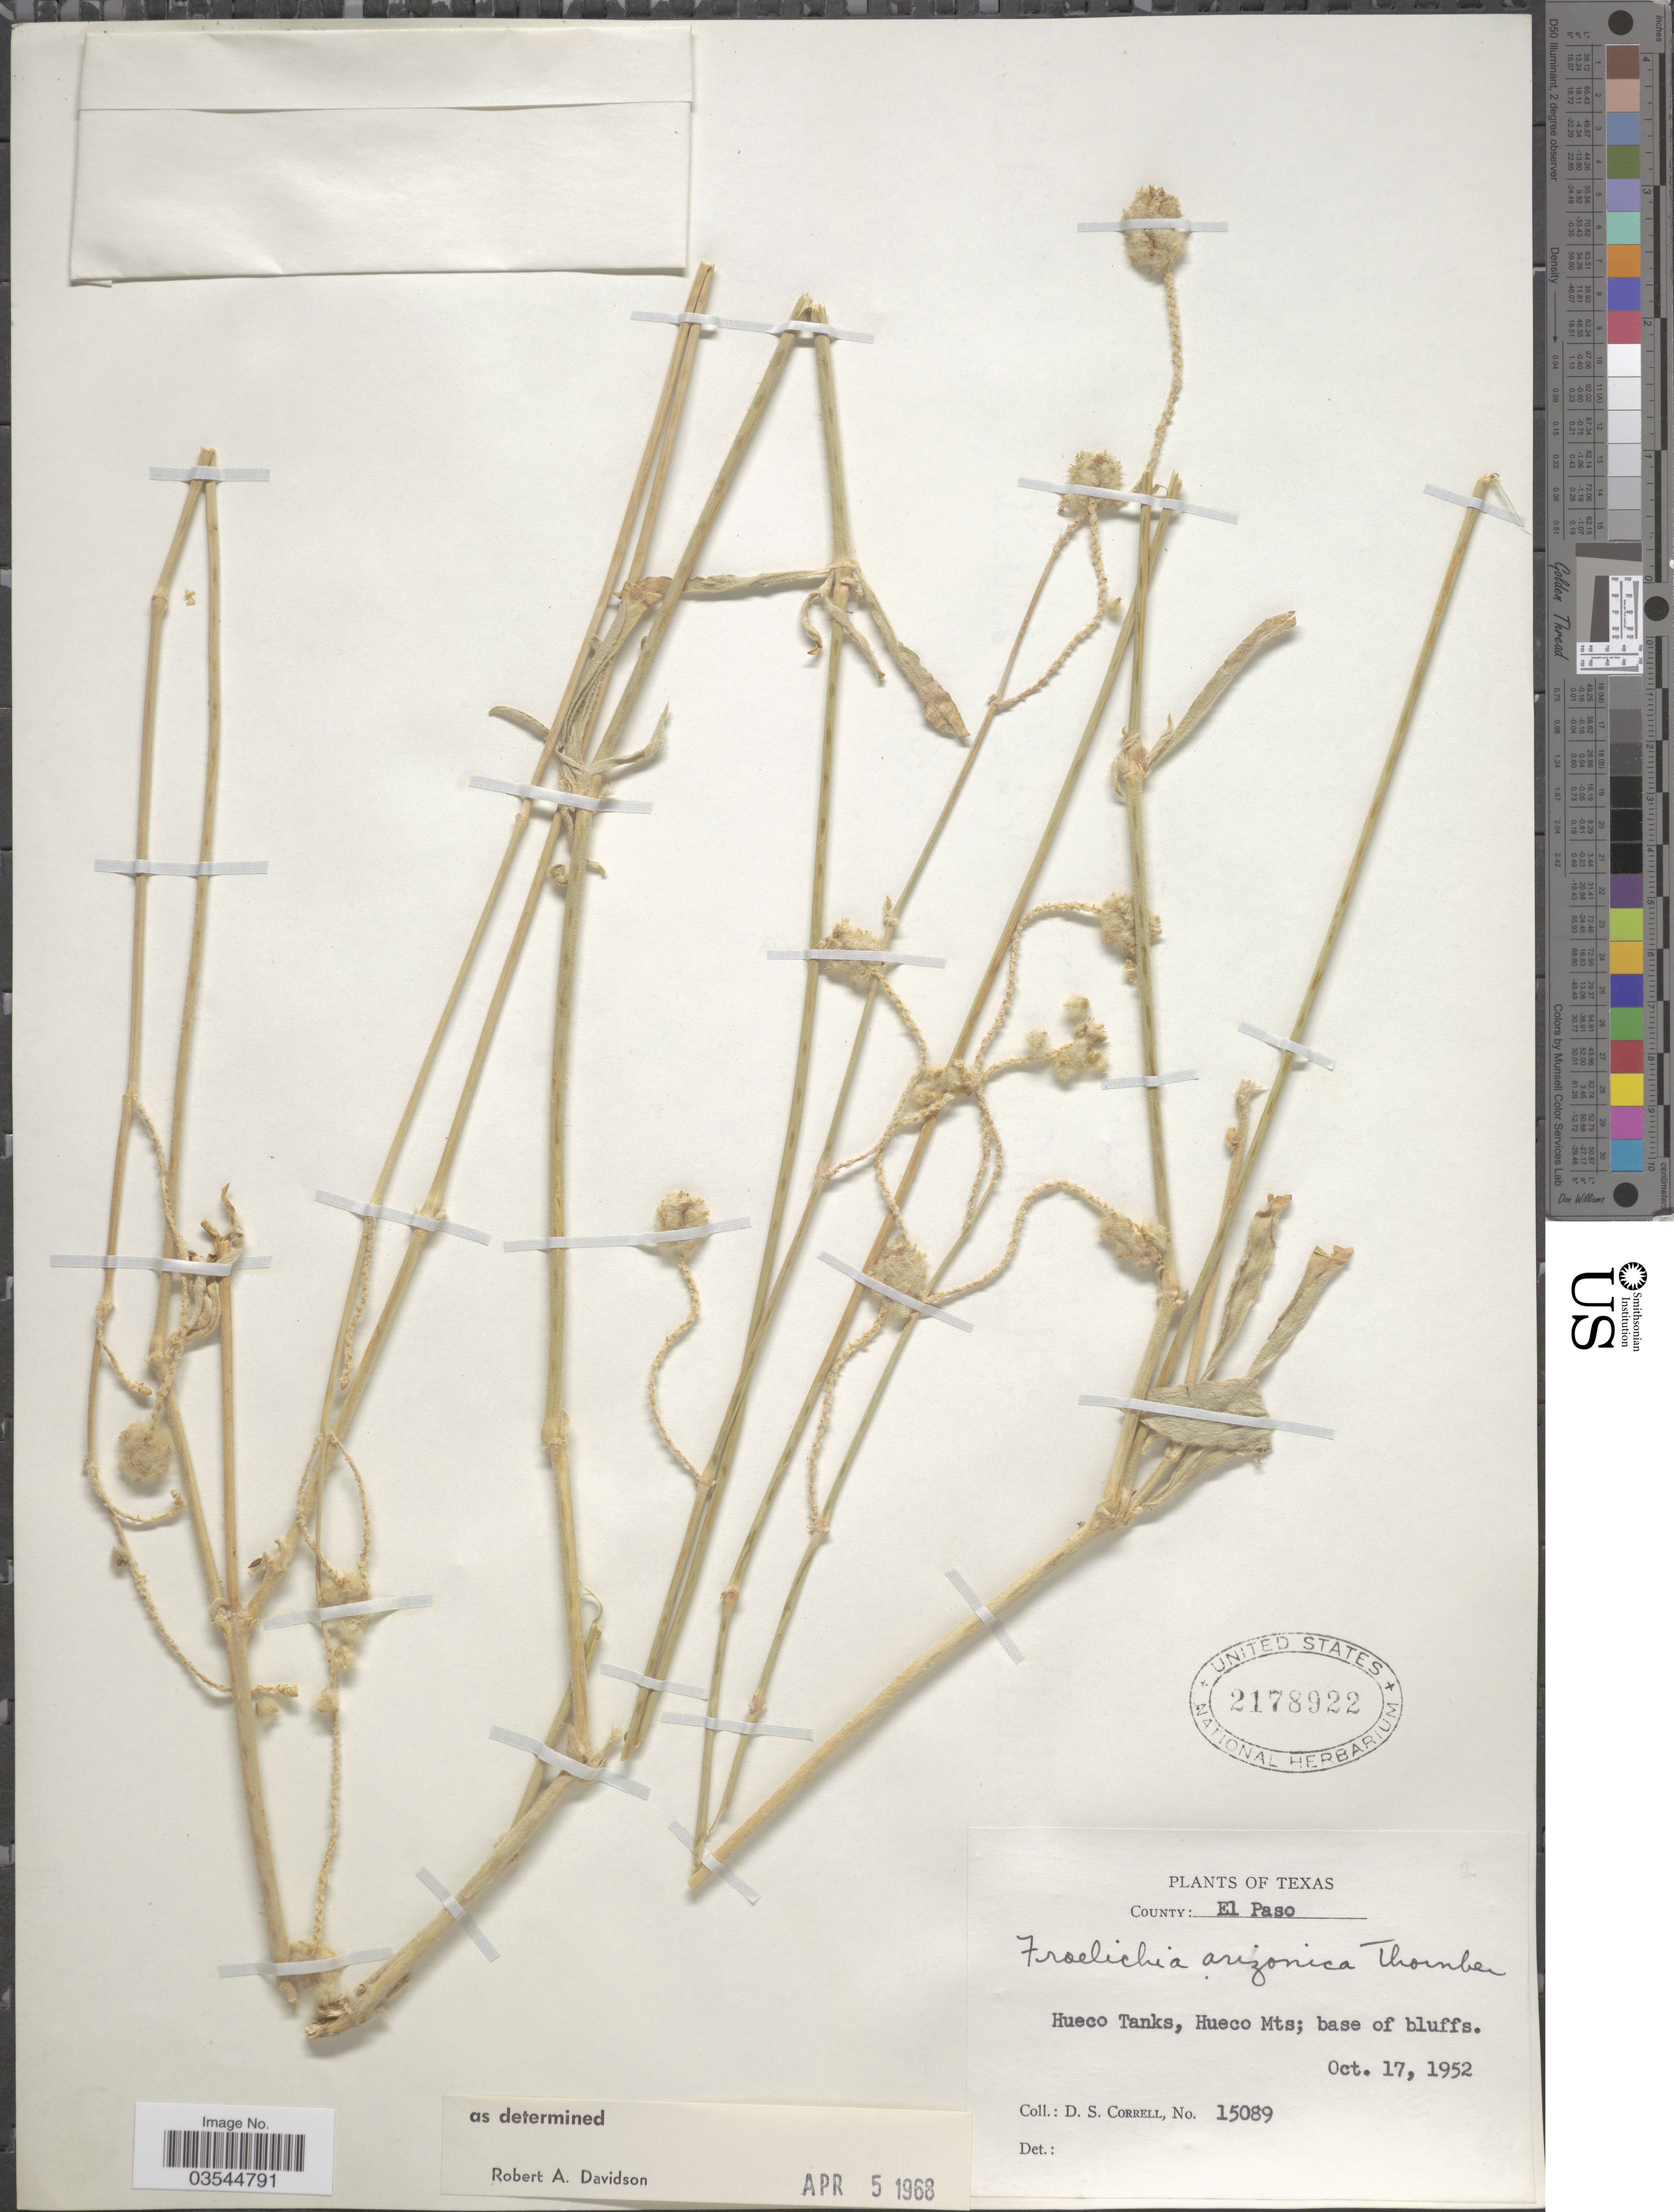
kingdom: Plantae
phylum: Tracheophyta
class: Magnoliopsida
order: Caryophyllales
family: Amaranthaceae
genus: Froelichia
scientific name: Froelichia arizonica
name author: Thornber ex Standl.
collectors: D. S. Correll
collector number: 15089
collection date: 1952-10-17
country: United States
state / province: Texas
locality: County: El Paso. Hueco Tanks, Hueco Mts; base of bluffs.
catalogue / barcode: US 2178922